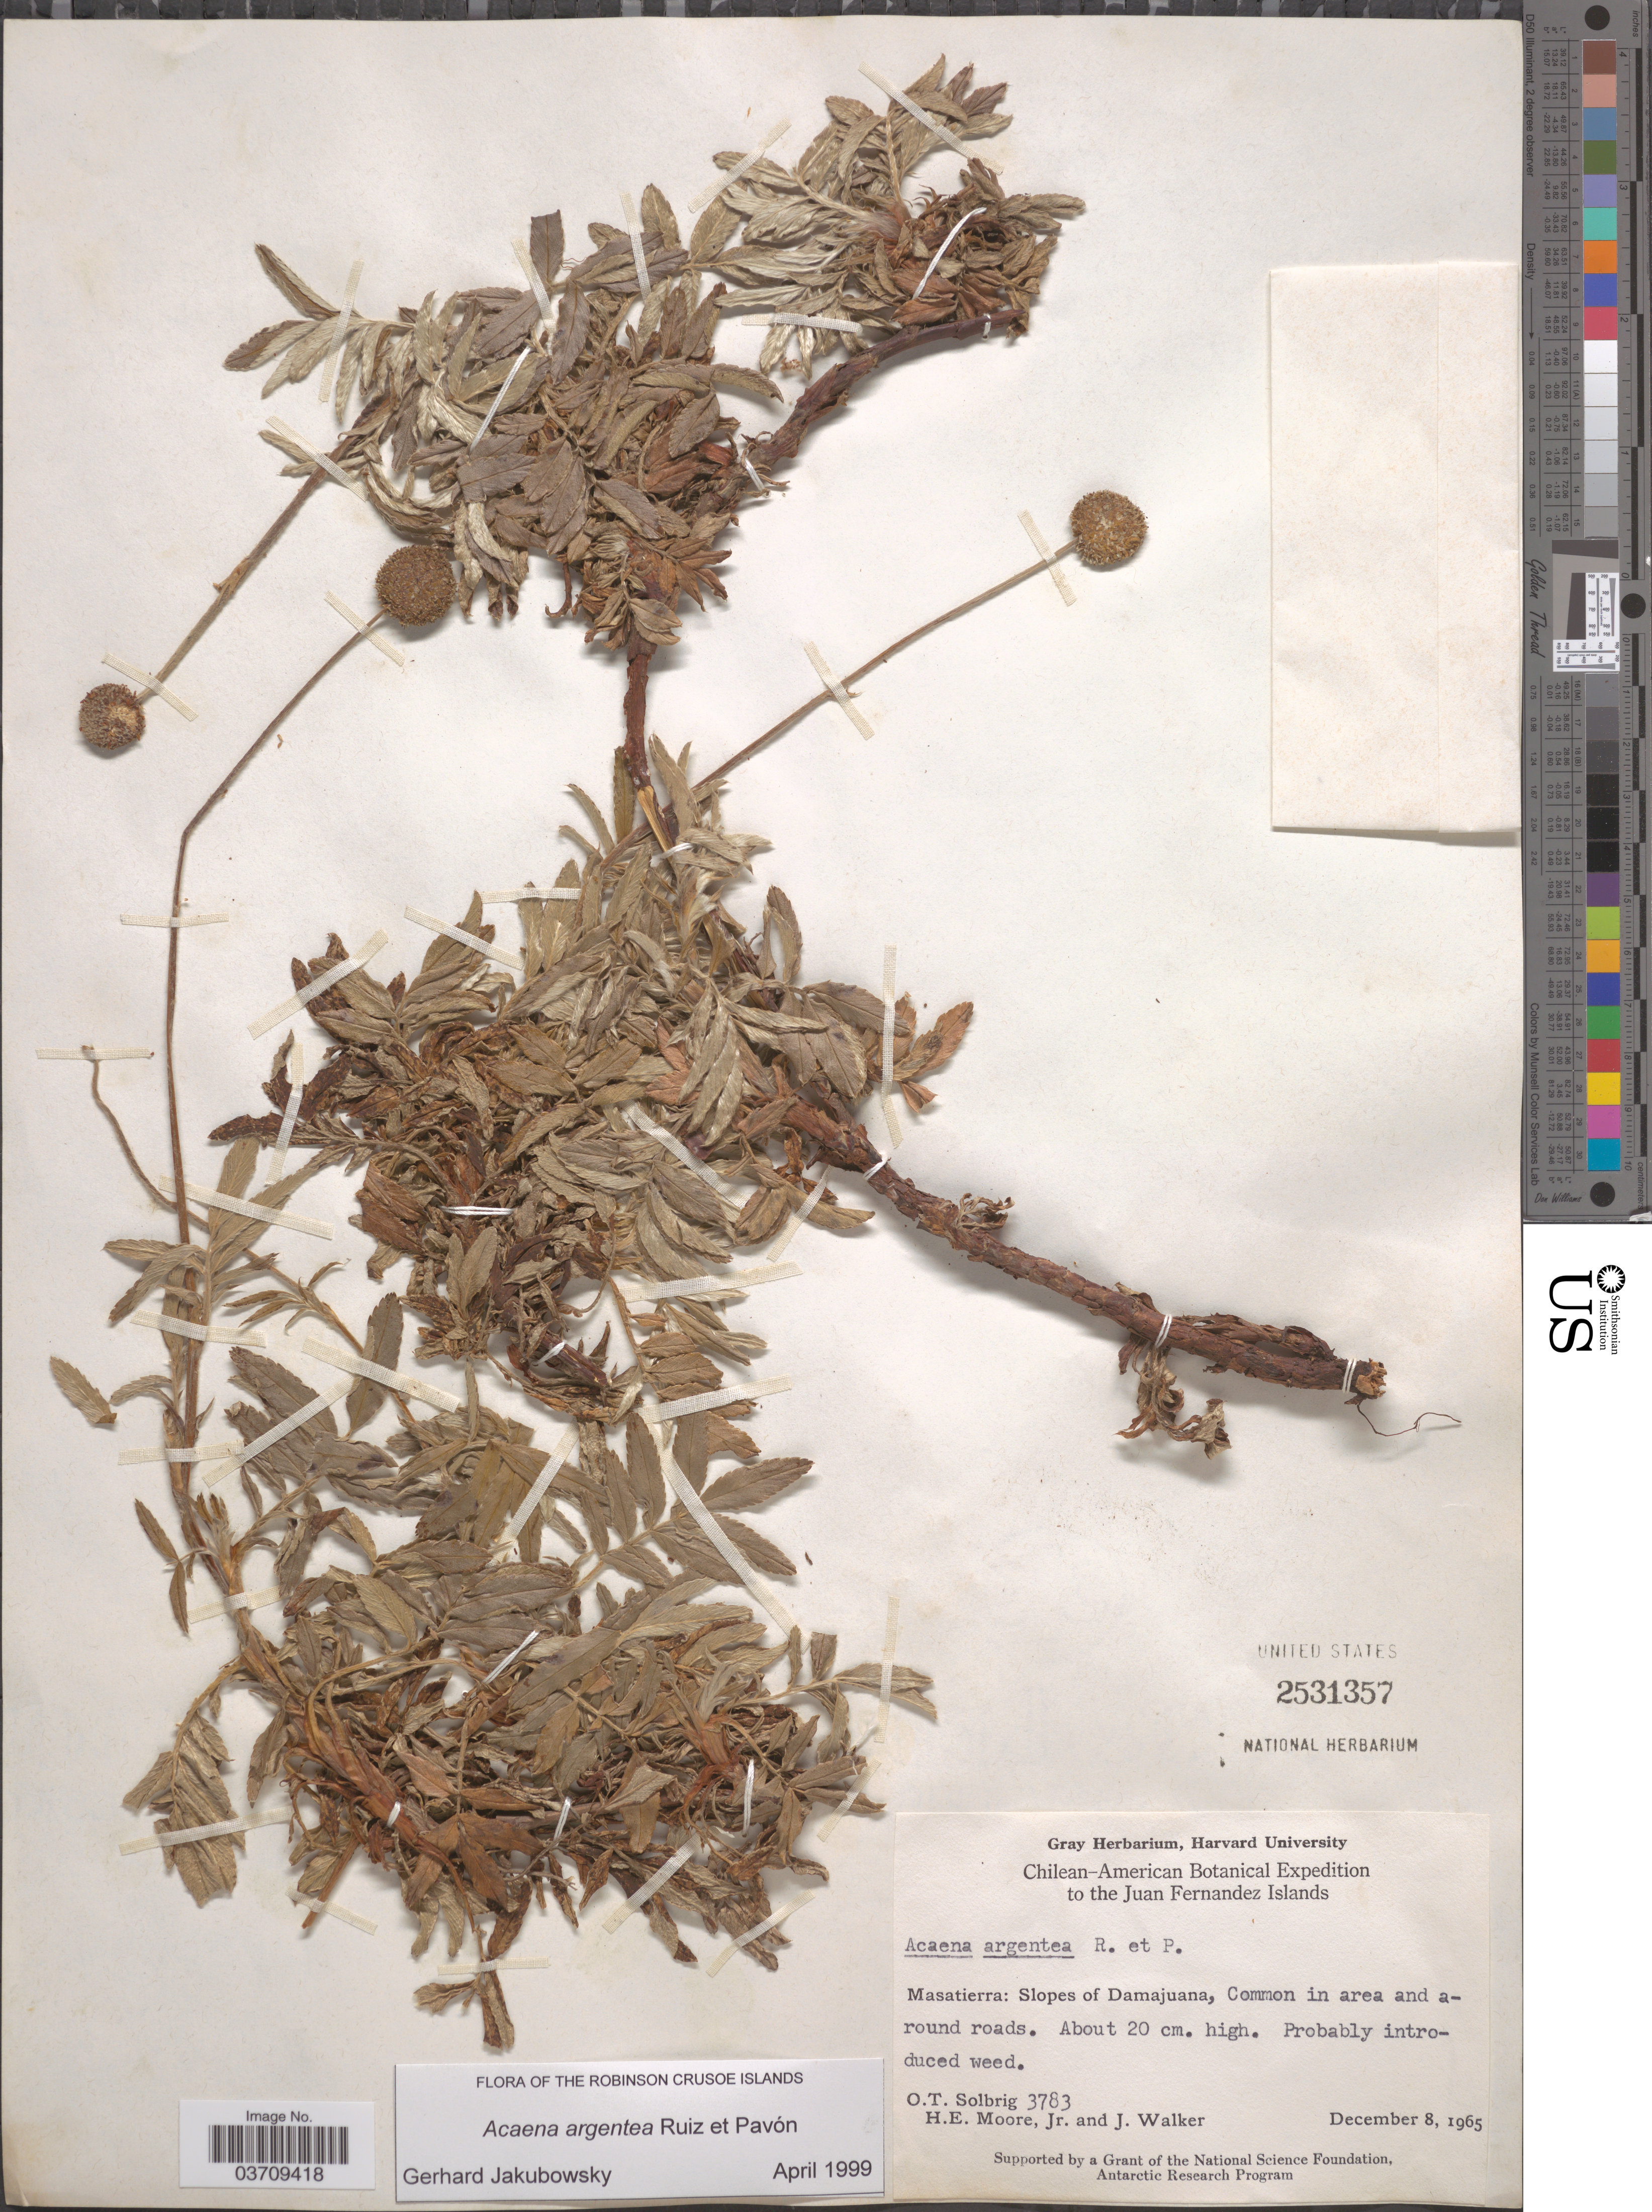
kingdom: Plantae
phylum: Tracheophyta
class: Magnoliopsida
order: Rosales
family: Rosaceae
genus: Acaena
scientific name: Acaena cylindristachya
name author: Ruiz & Pav.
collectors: O. T. Solbrig, H. Moore & J. Walker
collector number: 37/83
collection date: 1965-12-08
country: Chile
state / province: Valparaíso (V)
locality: Juan Fernandez Islands. Masatierra: Slopes of Damajuana.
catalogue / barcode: US 2531357